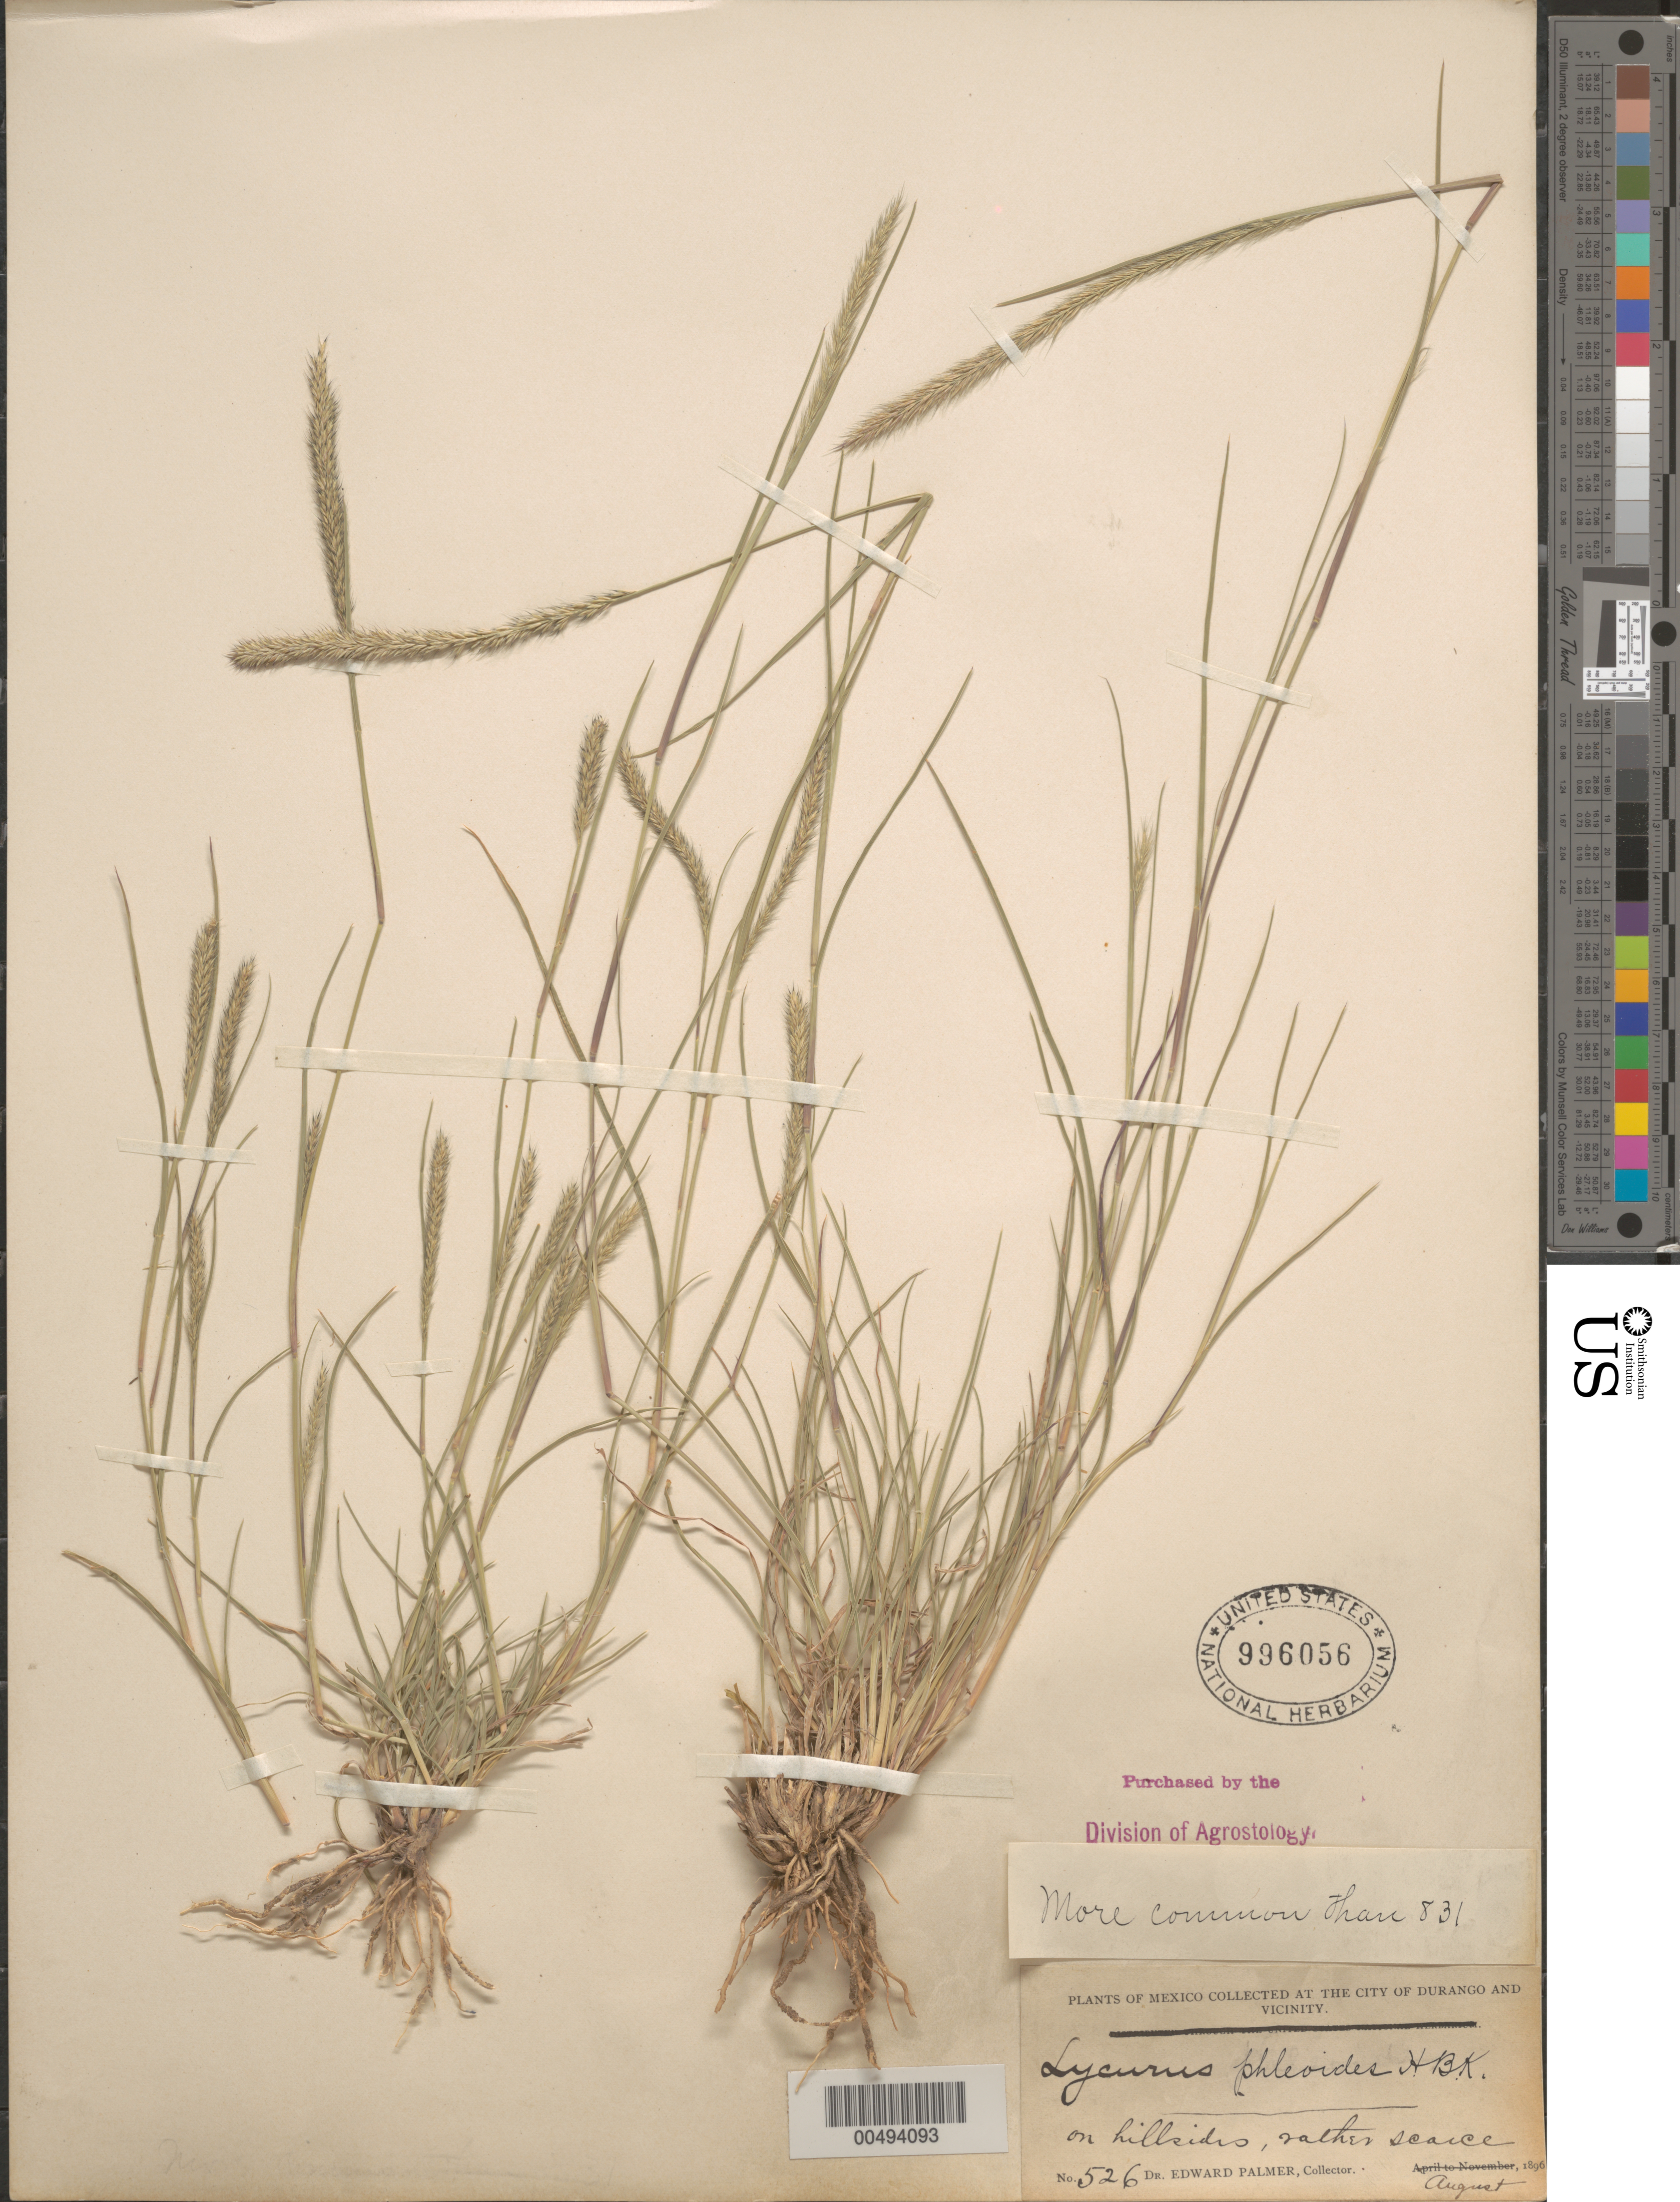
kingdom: Plantae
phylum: Tracheophyta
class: Liliopsida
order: Poales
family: Poaceae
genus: Lycurus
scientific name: Lycurus phleoides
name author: Kunth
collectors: E. Palmer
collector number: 526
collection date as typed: Aug 1896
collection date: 1896-08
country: Mexico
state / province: Durango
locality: At the city of Durango & vicinity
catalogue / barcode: US 996056